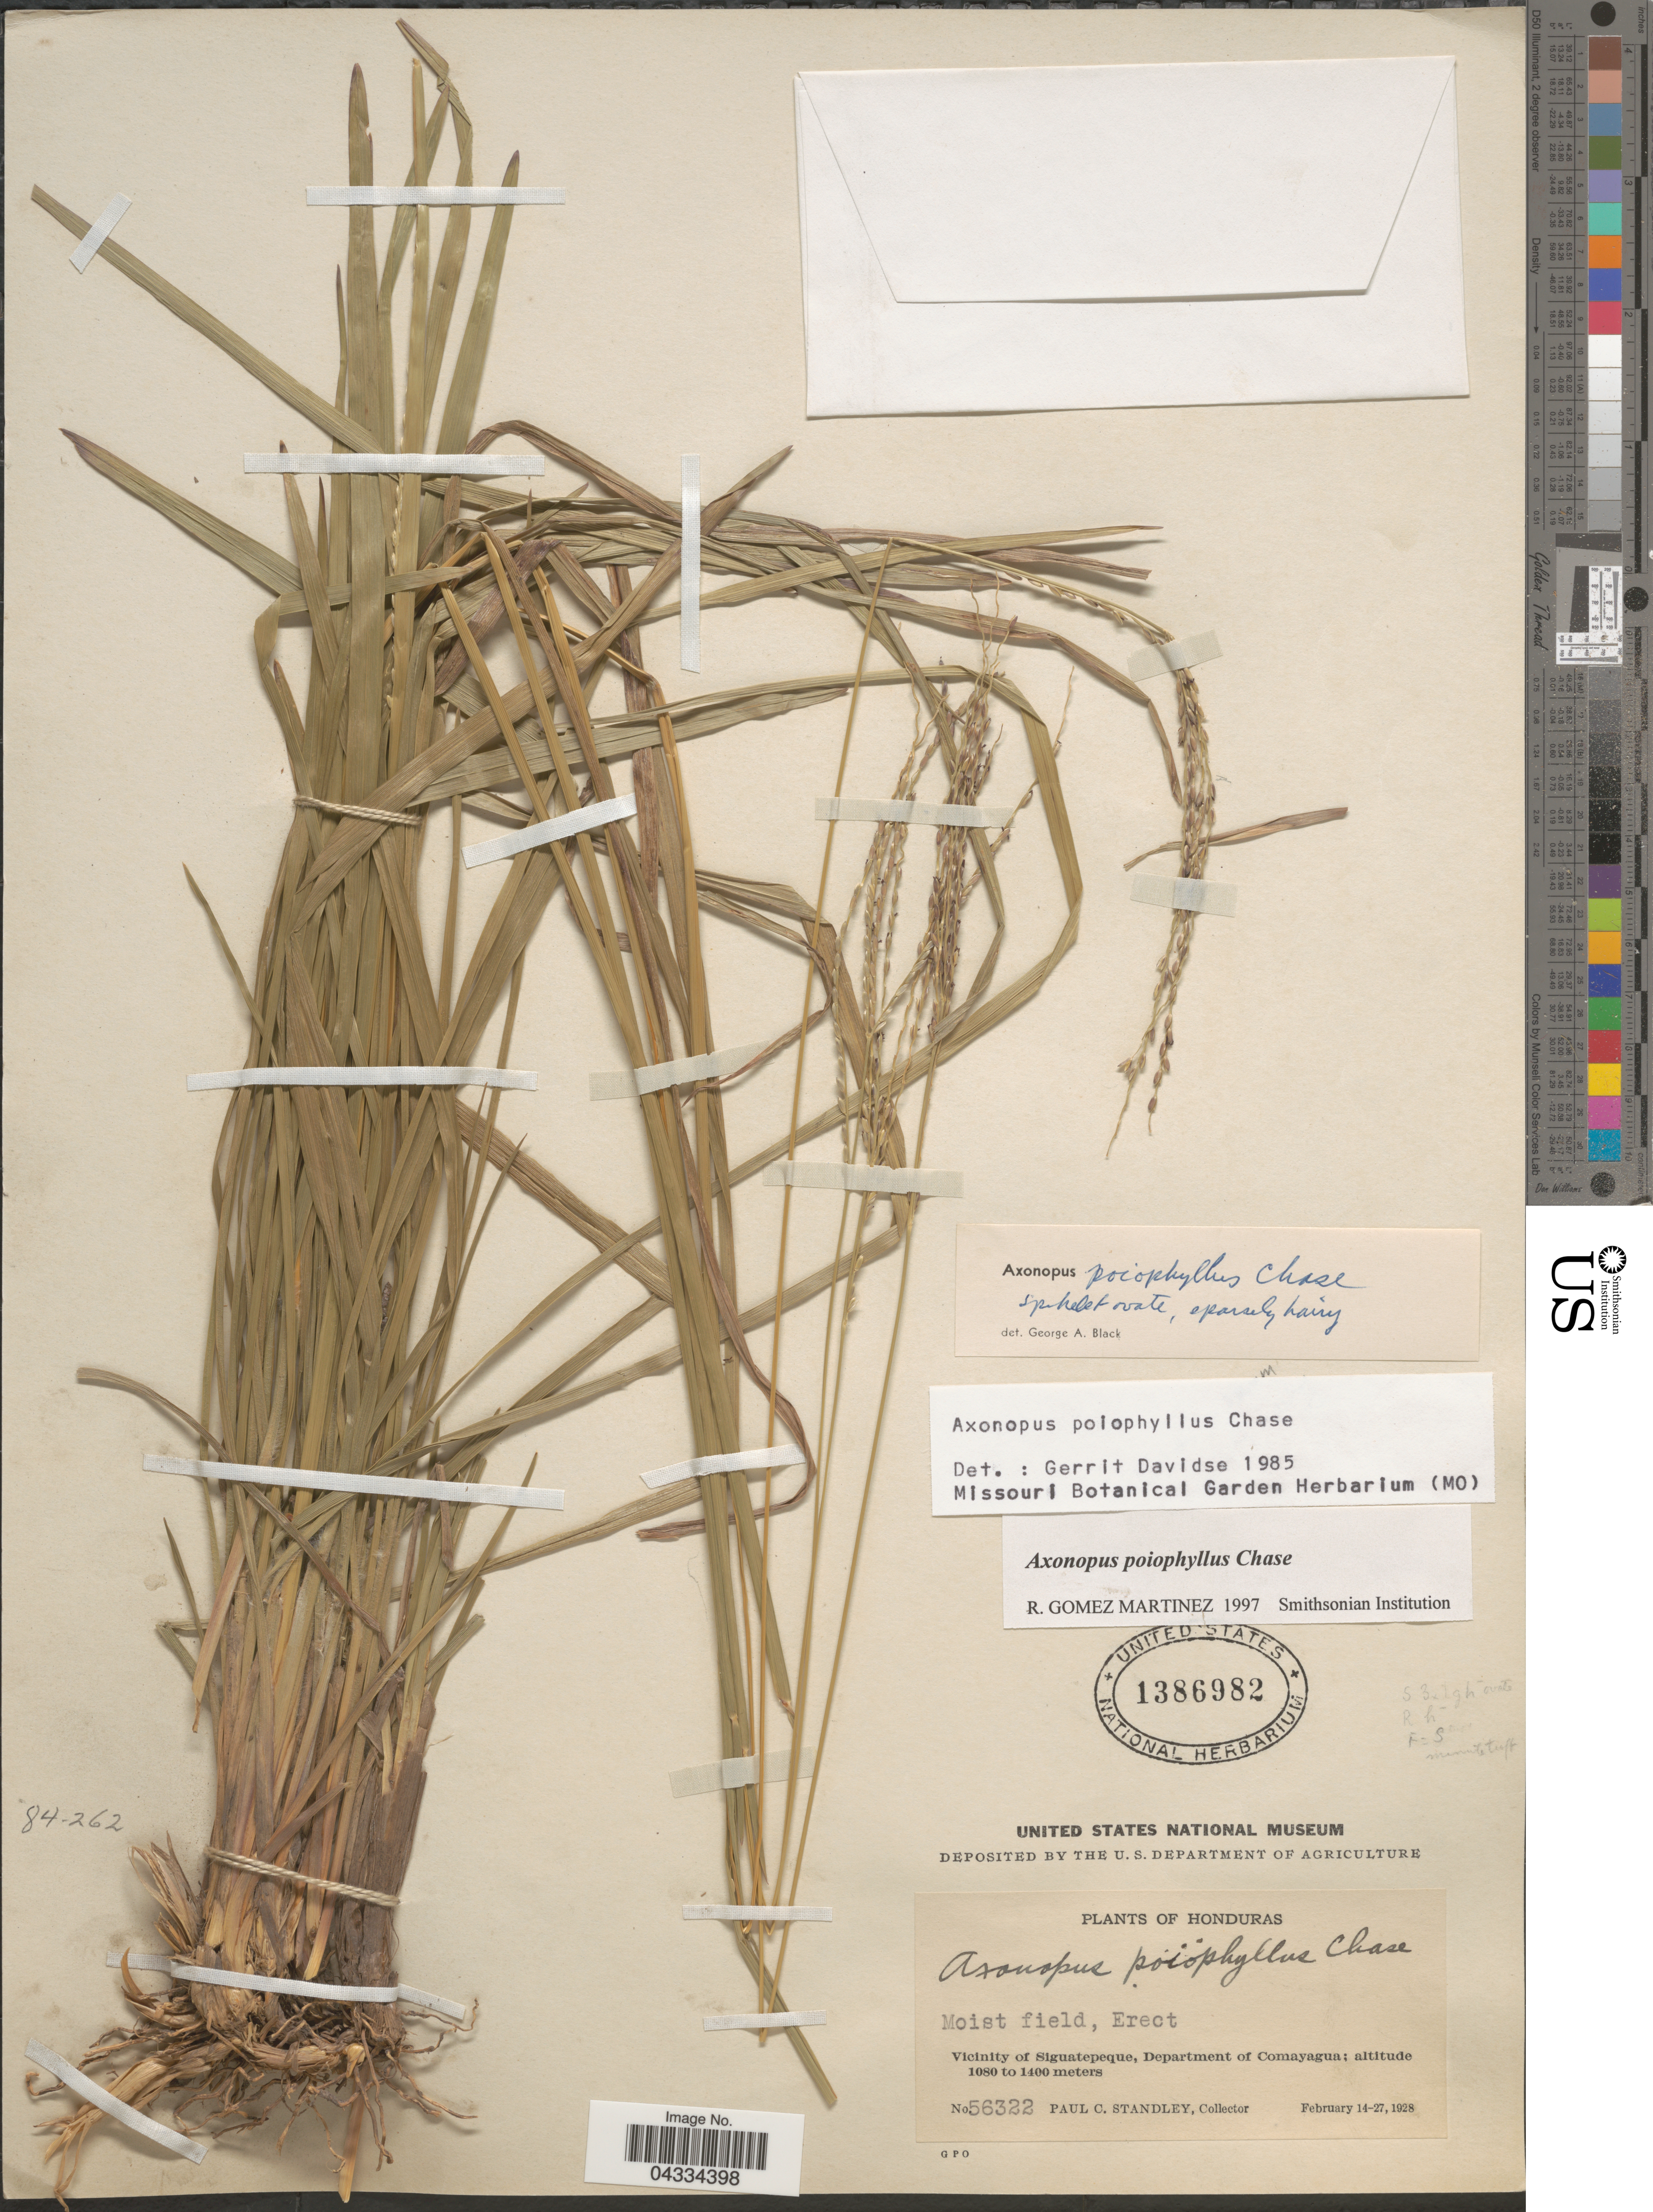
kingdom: Plantae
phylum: Tracheophyta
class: Liliopsida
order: Poales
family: Poaceae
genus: Axonopus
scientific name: Axonopus poiophyllus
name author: Chase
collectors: P. C. Standley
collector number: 56322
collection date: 1928-02-14/1928-02-27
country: Honduras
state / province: Comayagua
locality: Vicinity of Siguatepeque, Department of Comayagua.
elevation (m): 1080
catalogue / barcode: US 1386982